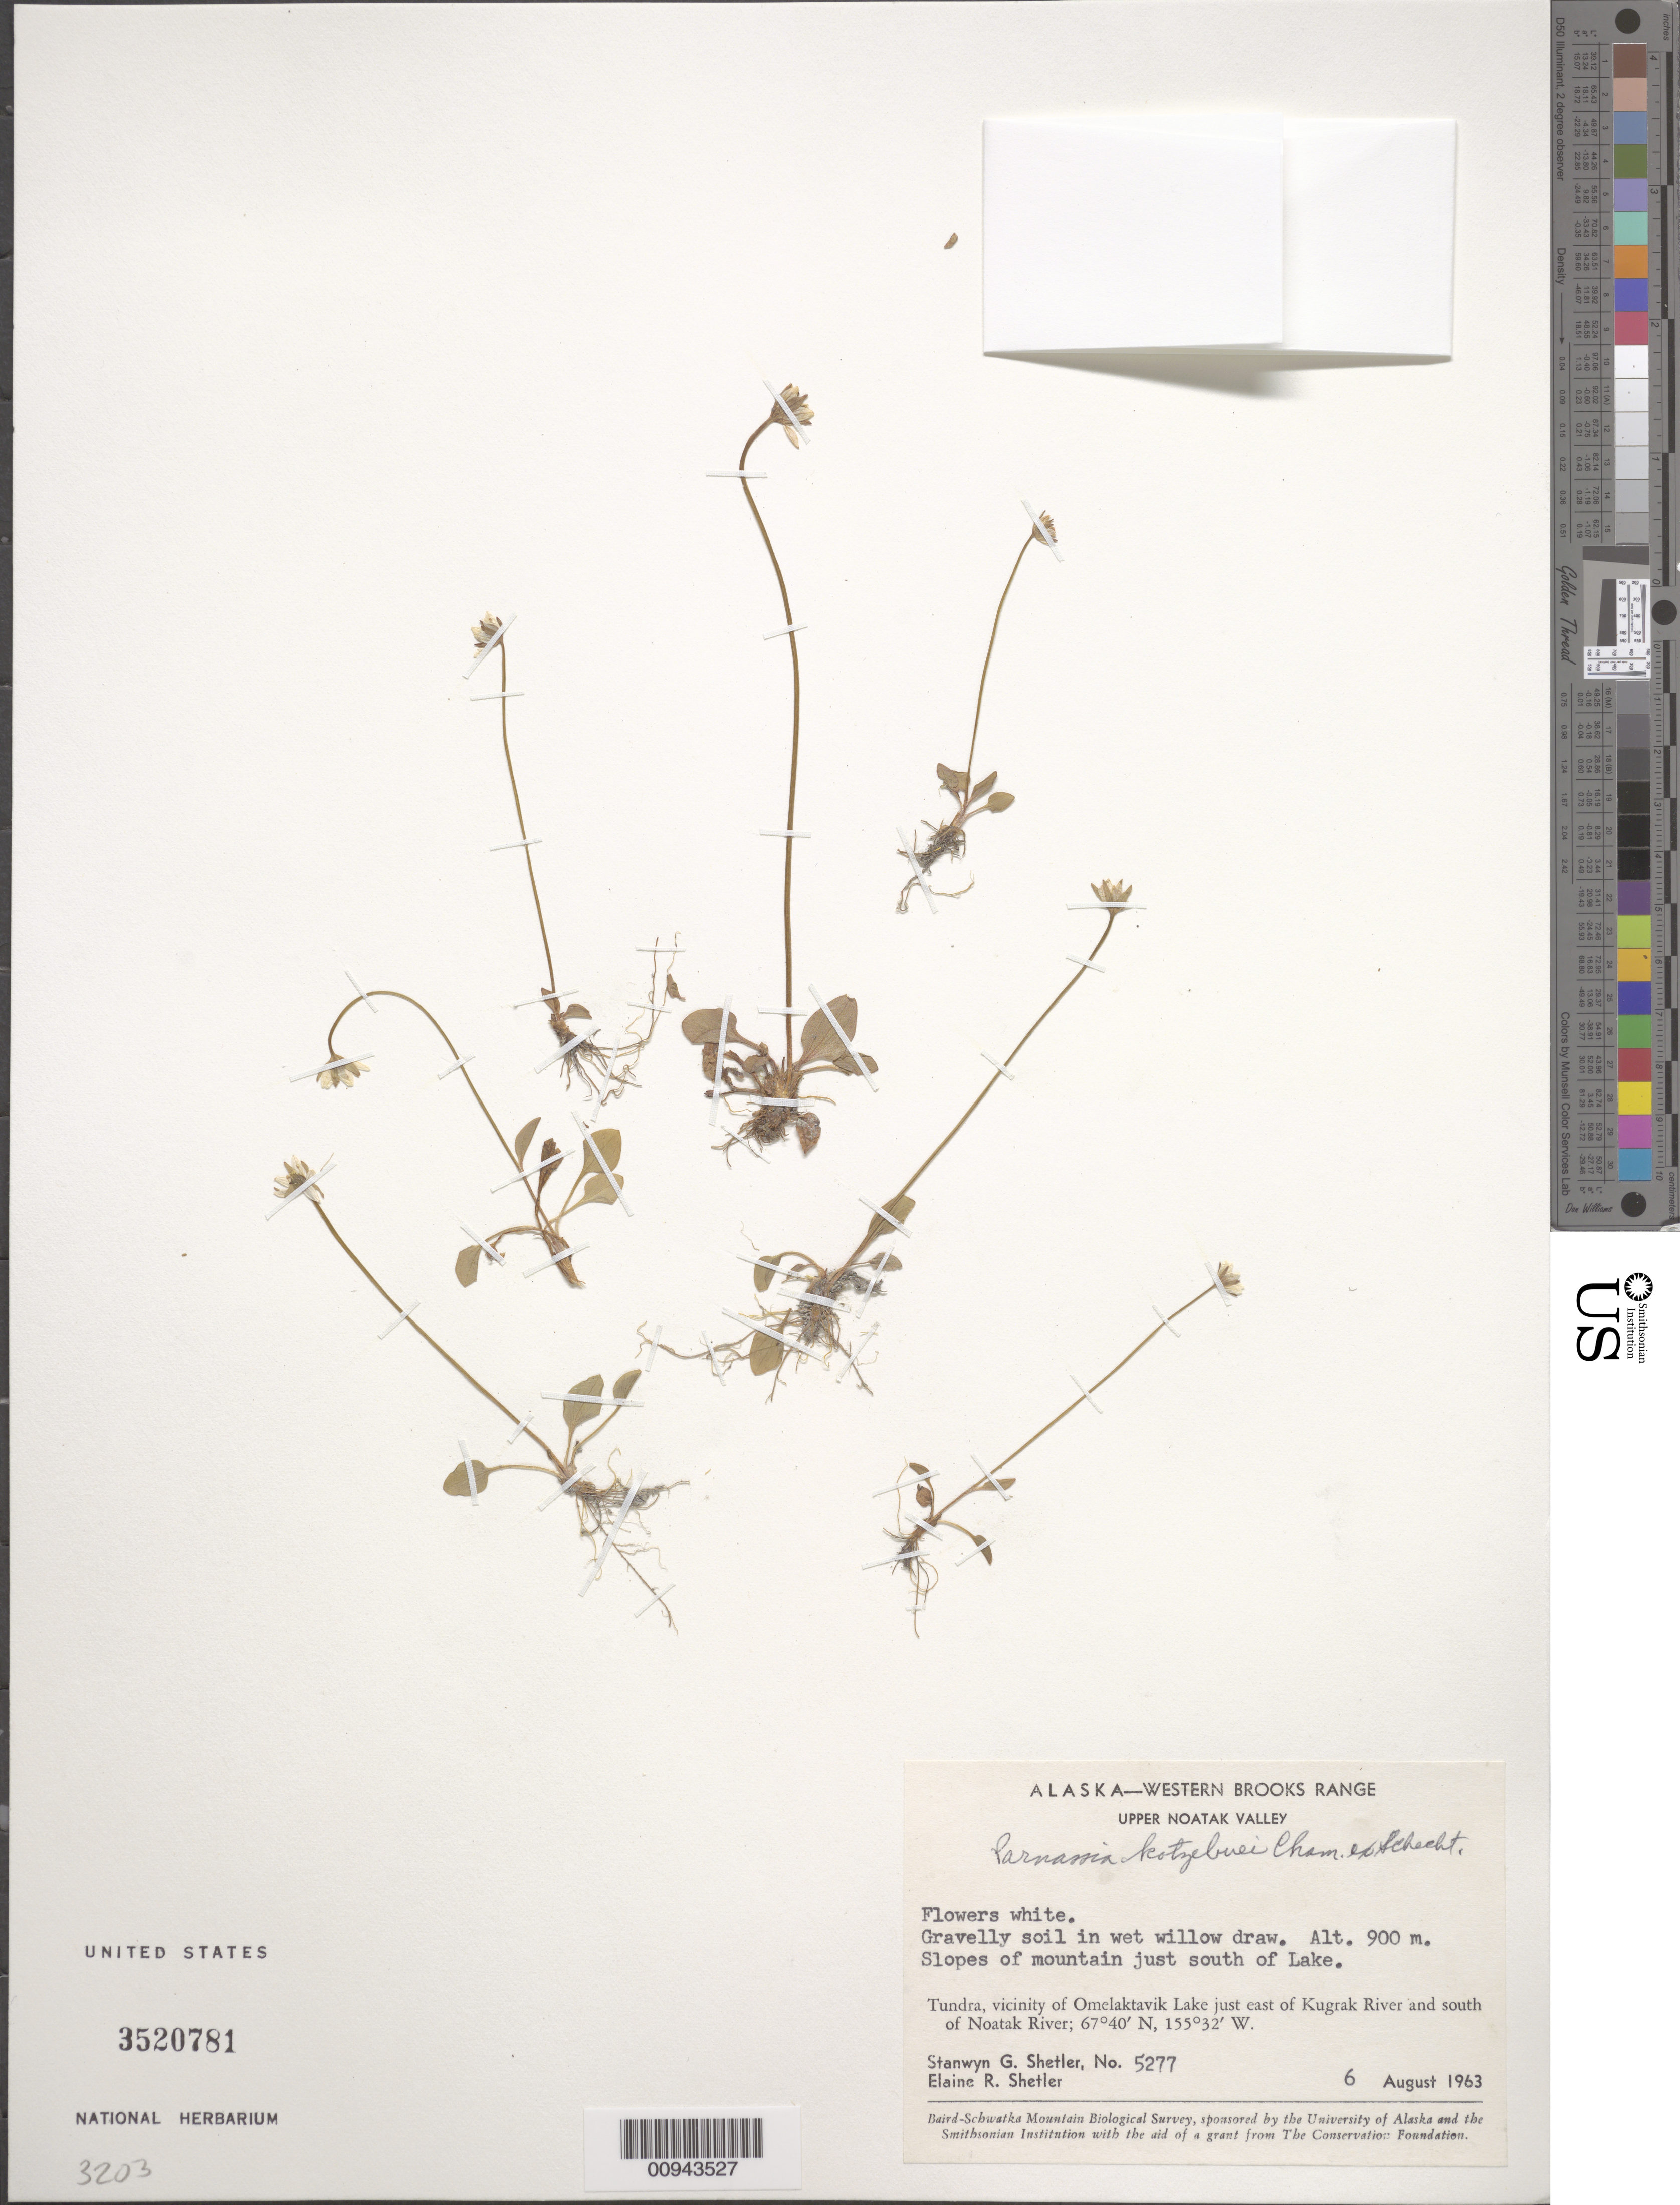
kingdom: Plantae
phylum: Tracheophyta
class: Magnoliopsida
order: Celastrales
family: Parnassiaceae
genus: Parnassia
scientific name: Parnassia kotzebuei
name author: Cham. ex Spreng.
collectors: S. Shetler & E. R. Shetler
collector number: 5277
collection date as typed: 06 Aug 1963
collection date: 1963-08-06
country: United States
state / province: Alaska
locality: Vicinity of Omelaktavik Lake just east of Kugrak River and south of Noatak River. Western Brooks Range, Upper Noatak Valley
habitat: Tundra. Gravelly soil in wet willow draw. Slopes of mountain just south of Lake.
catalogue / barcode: US 3520781